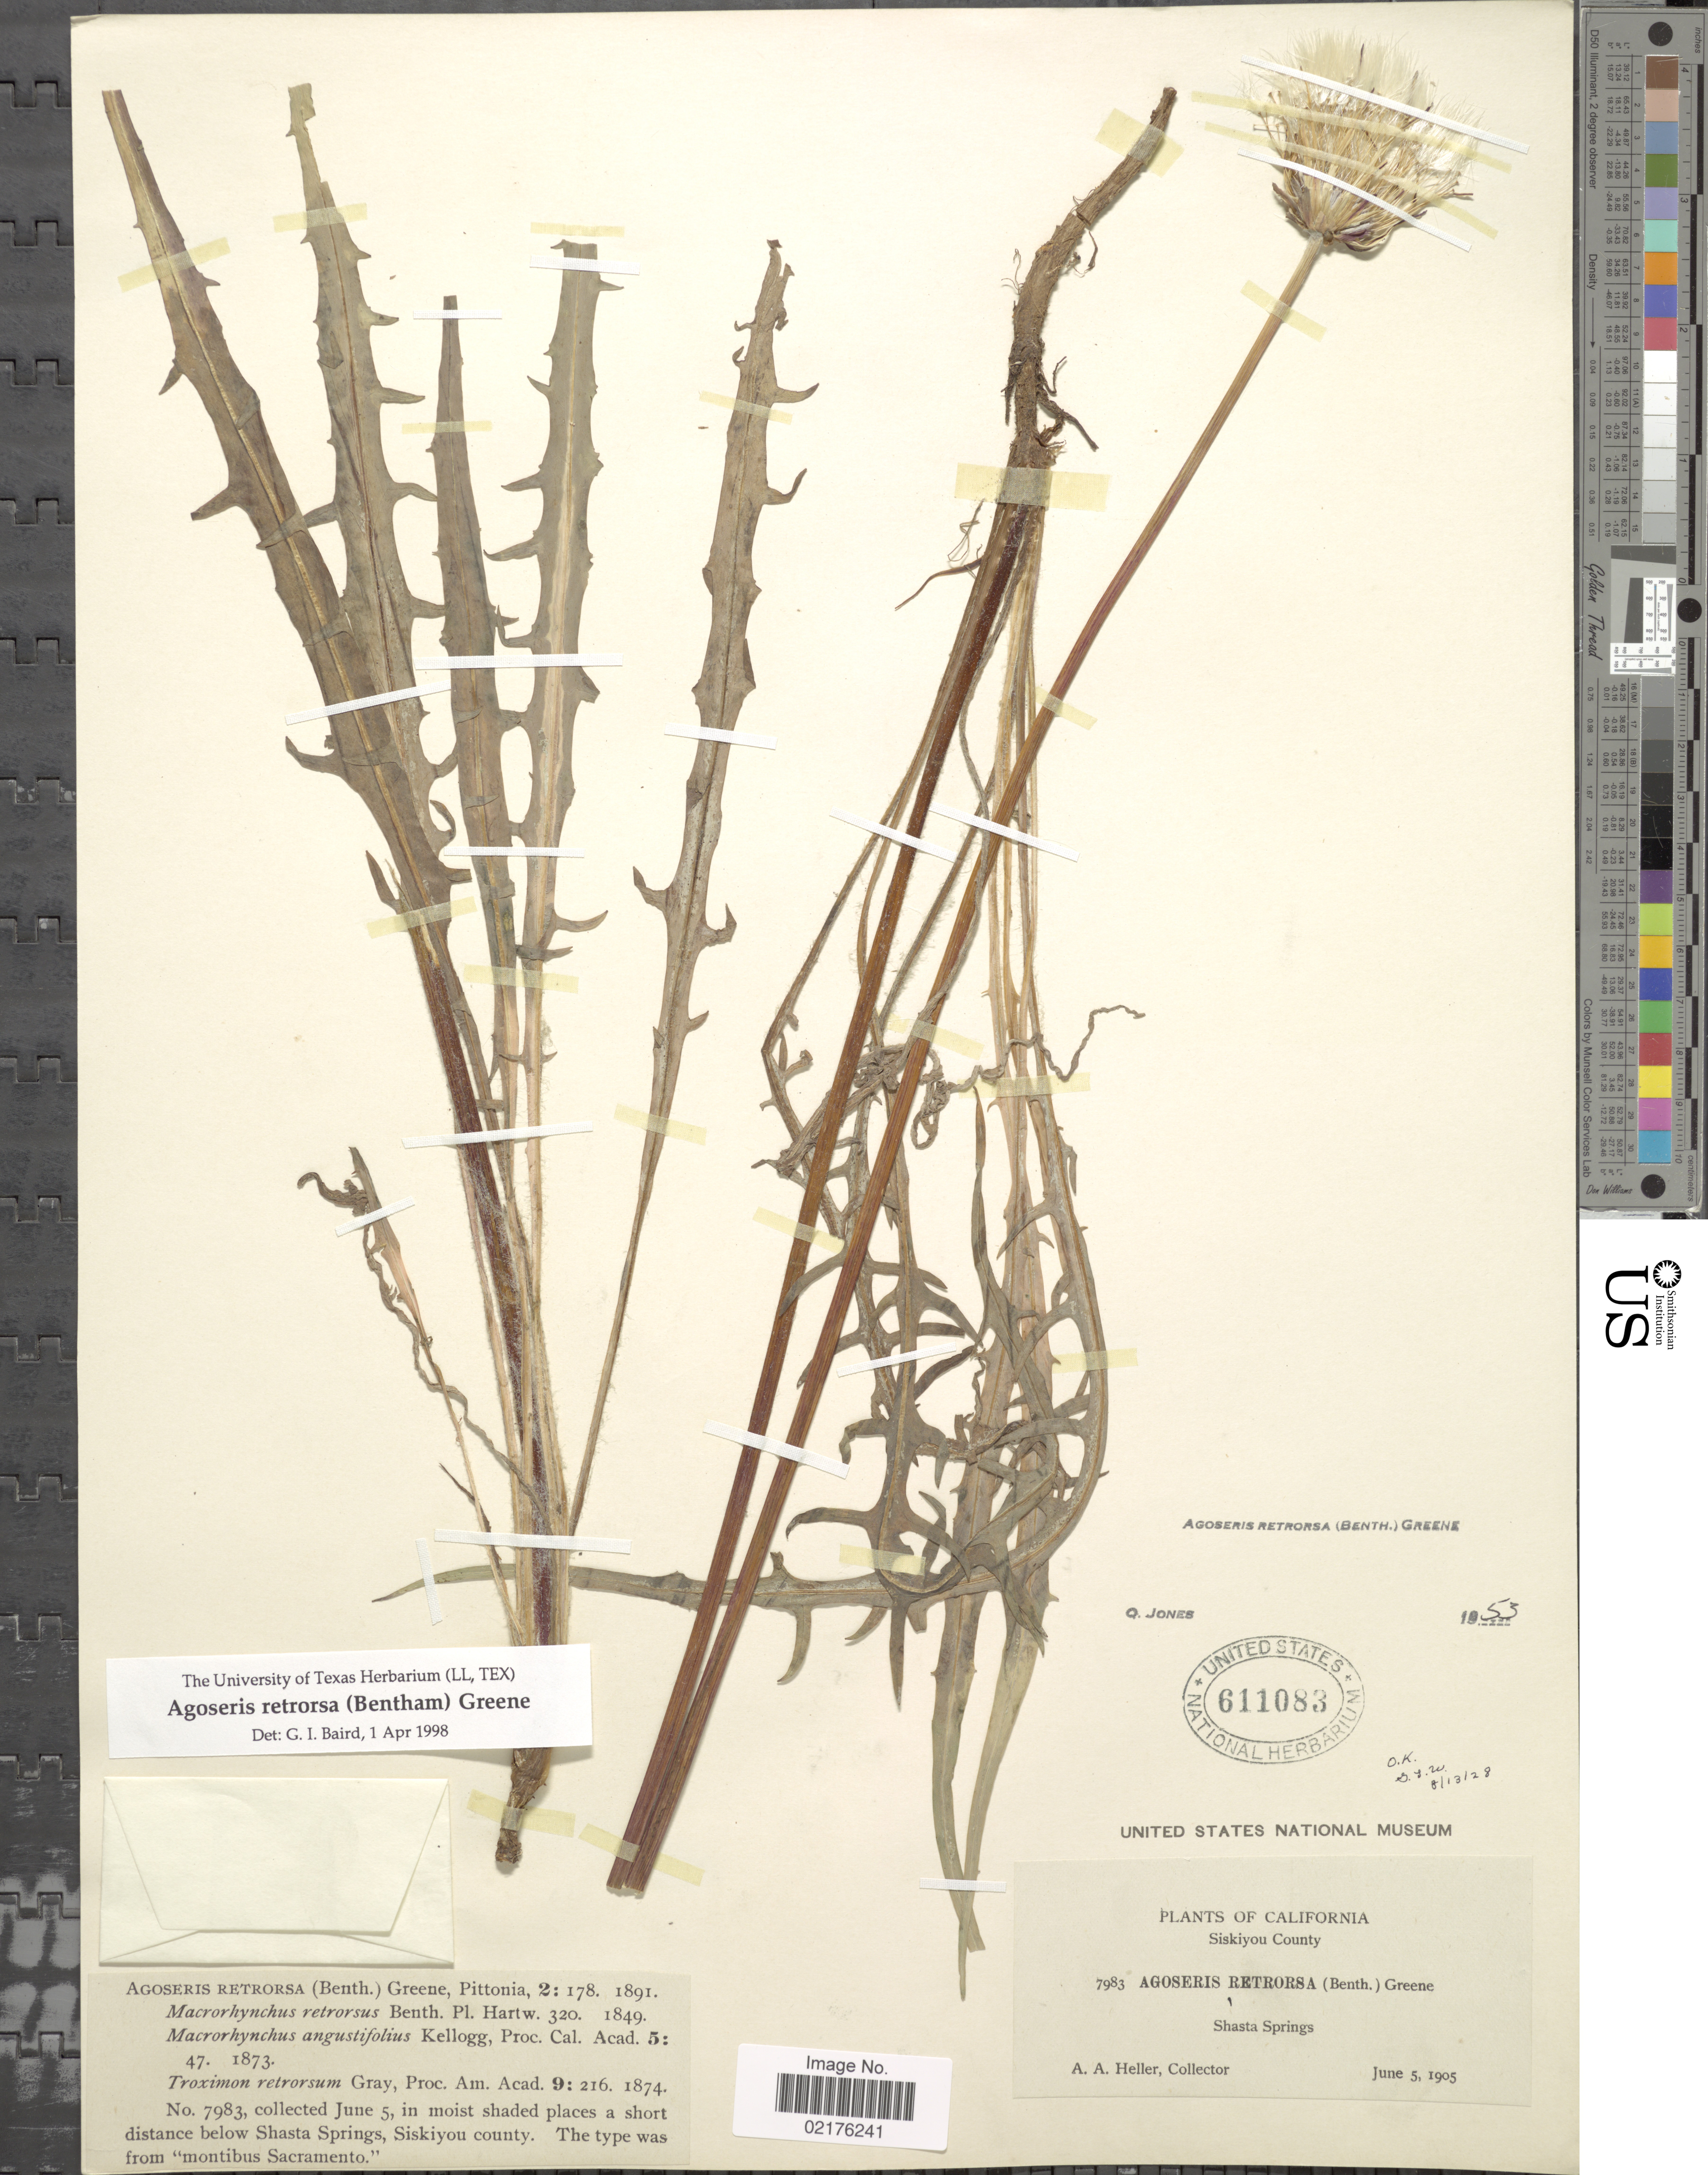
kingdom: Plantae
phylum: Tracheophyta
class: Magnoliopsida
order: Asterales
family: Asteraceae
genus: Agoseris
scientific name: Agoseris retrorsa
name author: (Benth.) Greene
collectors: A. A. Heller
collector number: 7983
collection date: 1905-06-05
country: United States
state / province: California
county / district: Siskiyou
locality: Siskiyou County, Shasta Springs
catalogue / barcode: US 611083